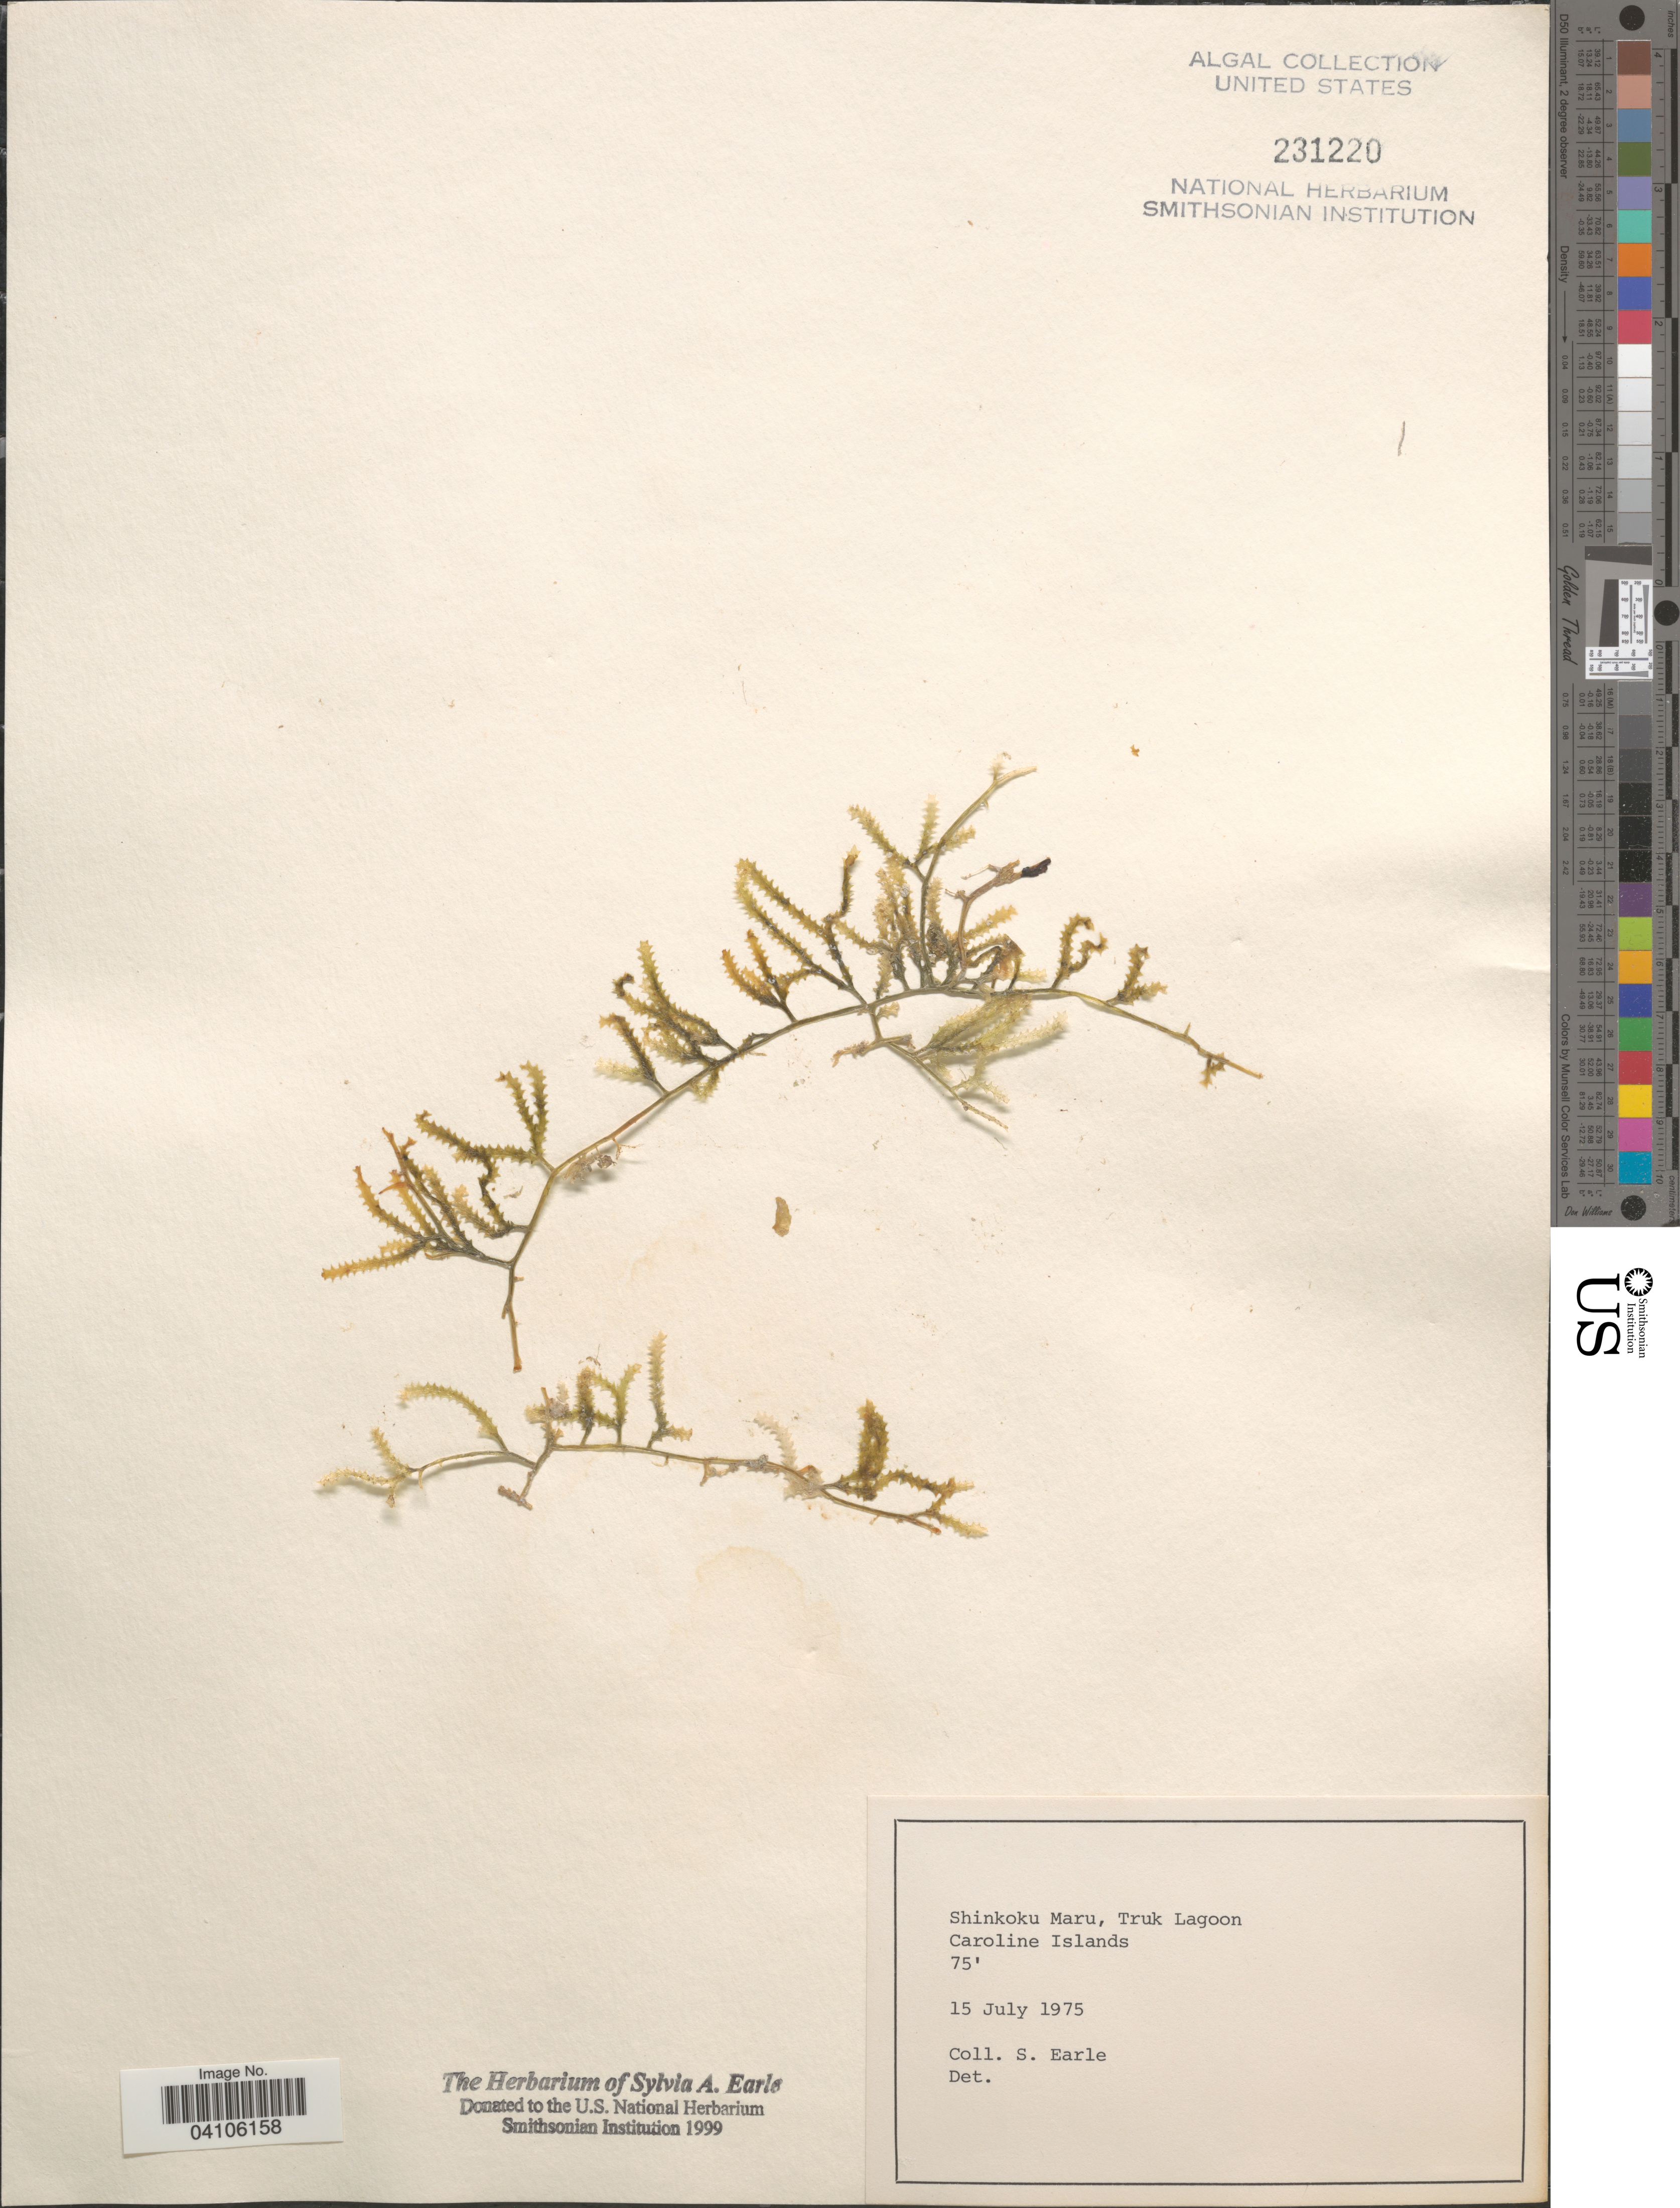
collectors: S. A. Earle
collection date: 1975-07-15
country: Micronesia, Federated States of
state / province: Truk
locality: Shinkoku Maru, Truk Lagoon. Caroline Islands.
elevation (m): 23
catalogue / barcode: US 231220